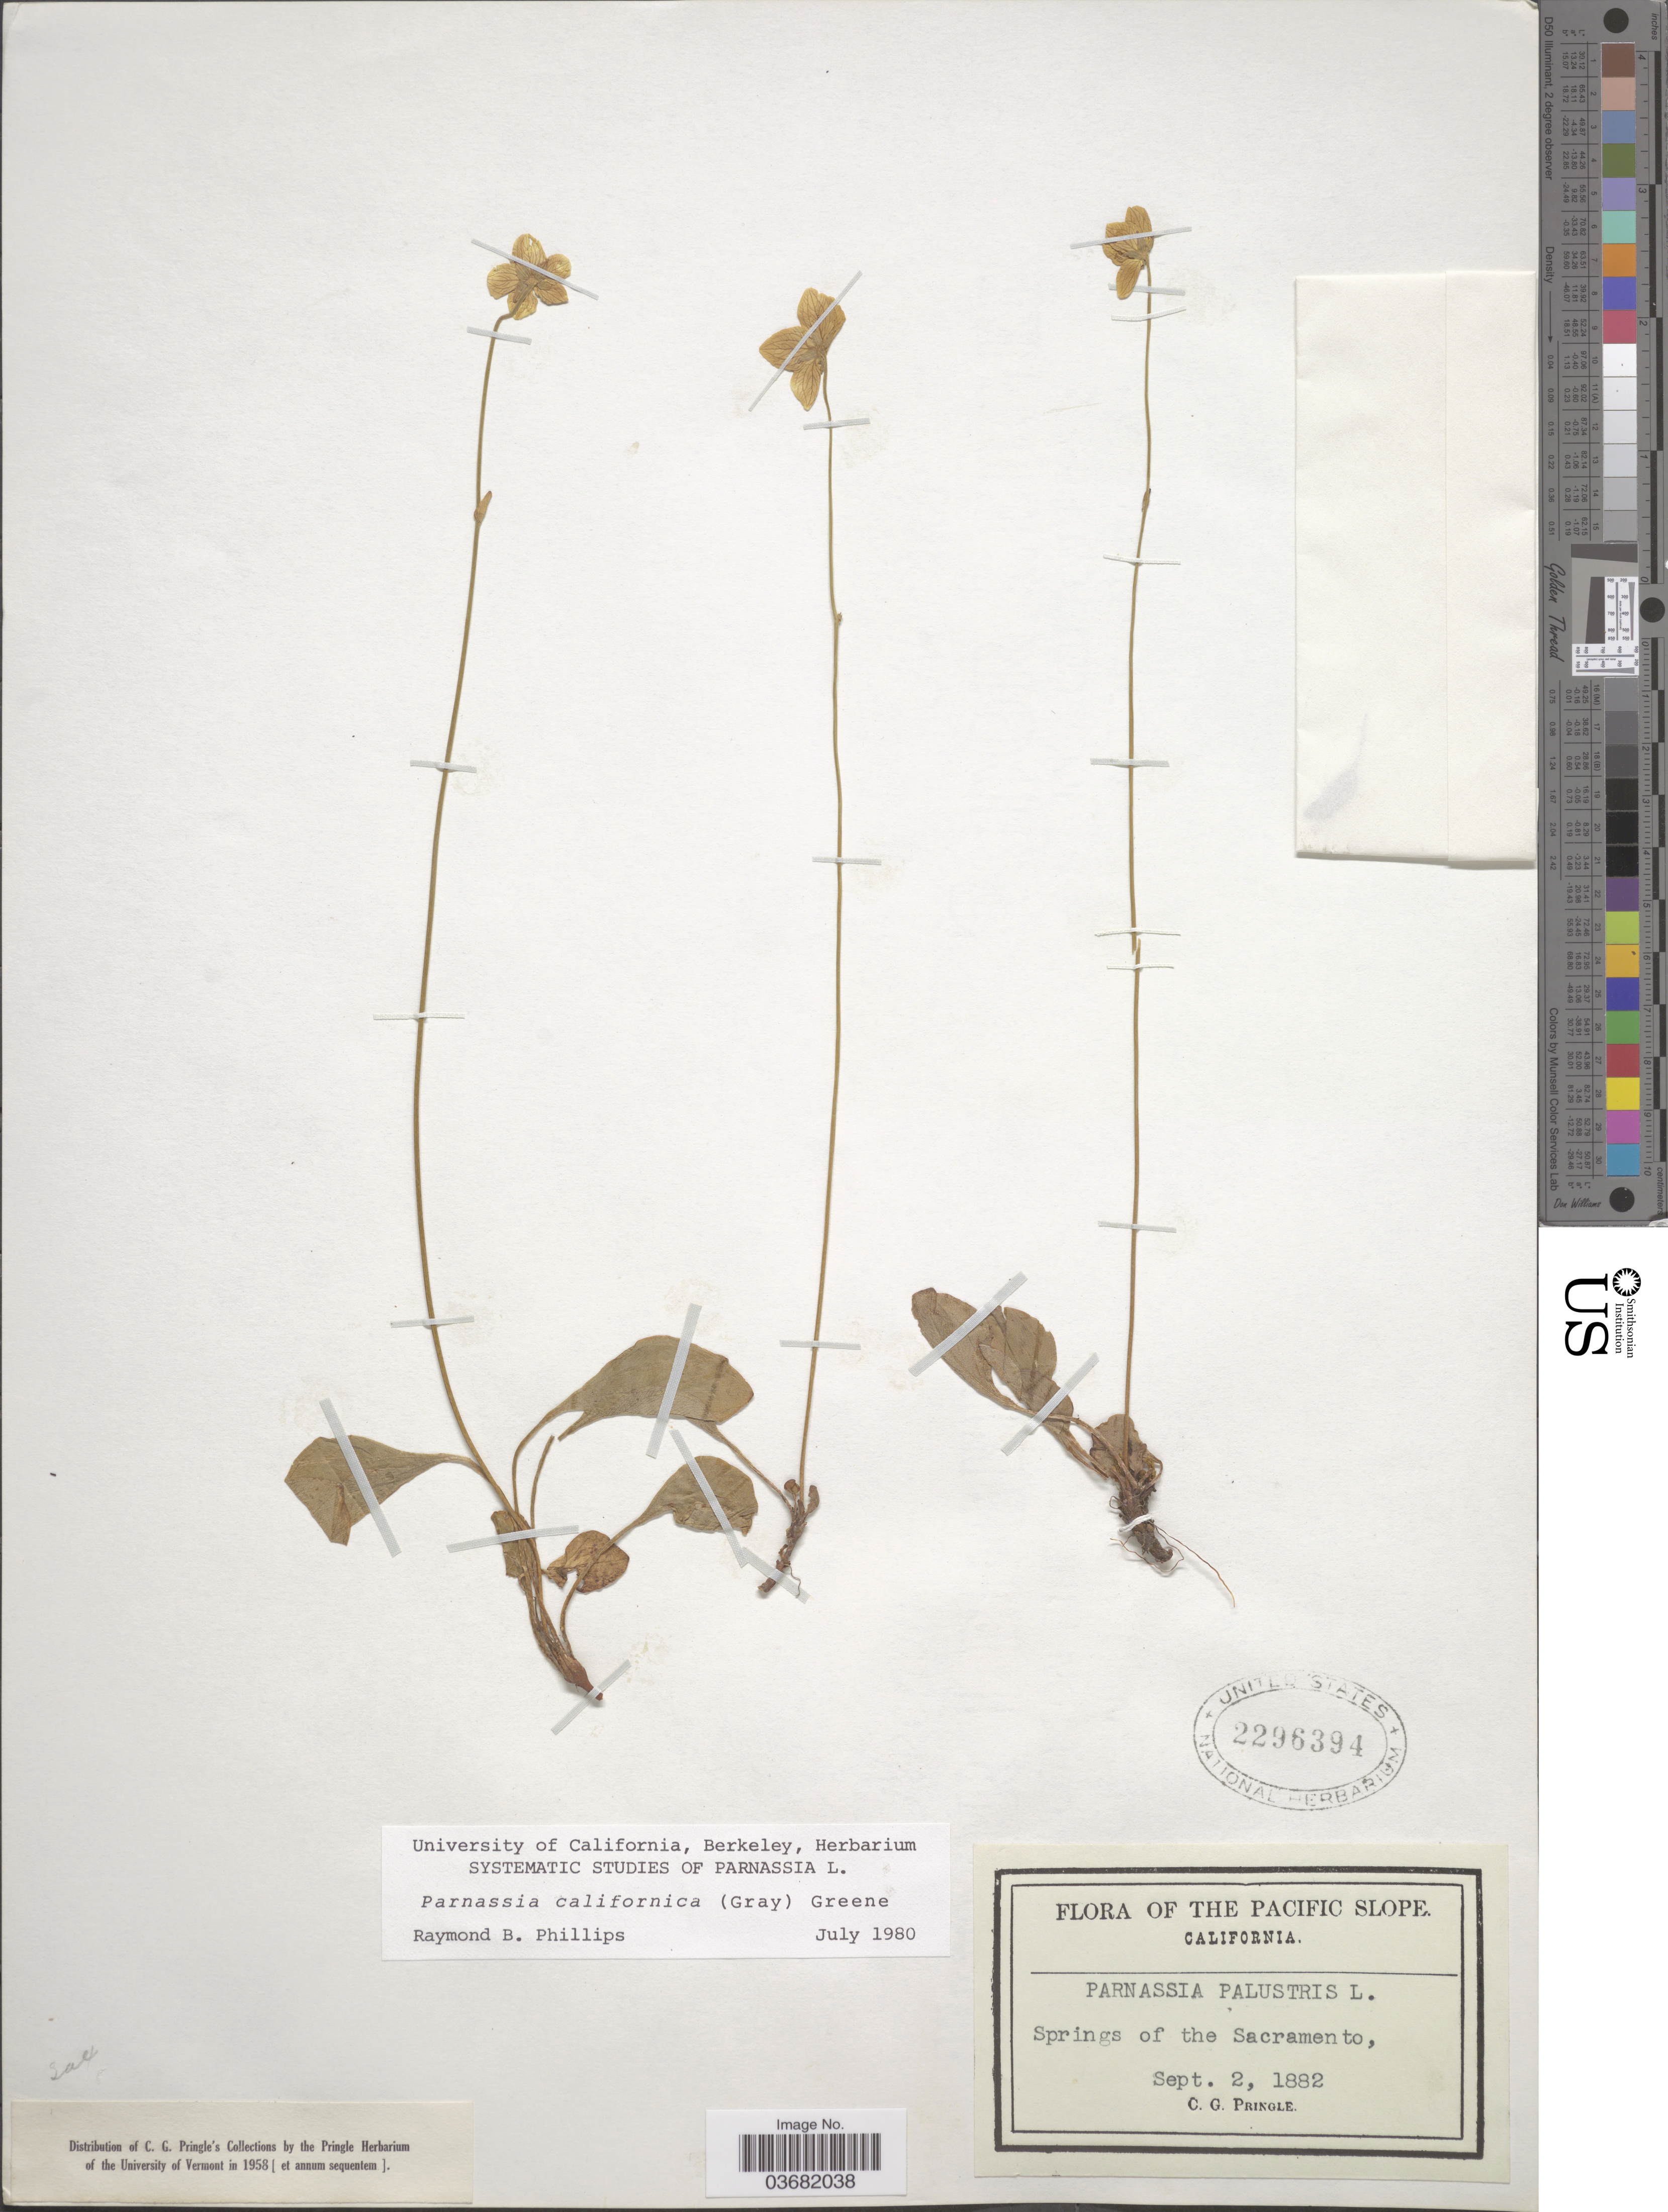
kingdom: Plantae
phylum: Tracheophyta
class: Magnoliopsida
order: Celastrales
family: Parnassiaceae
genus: Parnassia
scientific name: Parnassia californica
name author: (A. Gray) Greene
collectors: C. G. Pringle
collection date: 1882-09-02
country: United States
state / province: California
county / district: Sacramento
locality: The Pacific Slope. Springs of the Sacramento.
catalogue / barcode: US 2296394